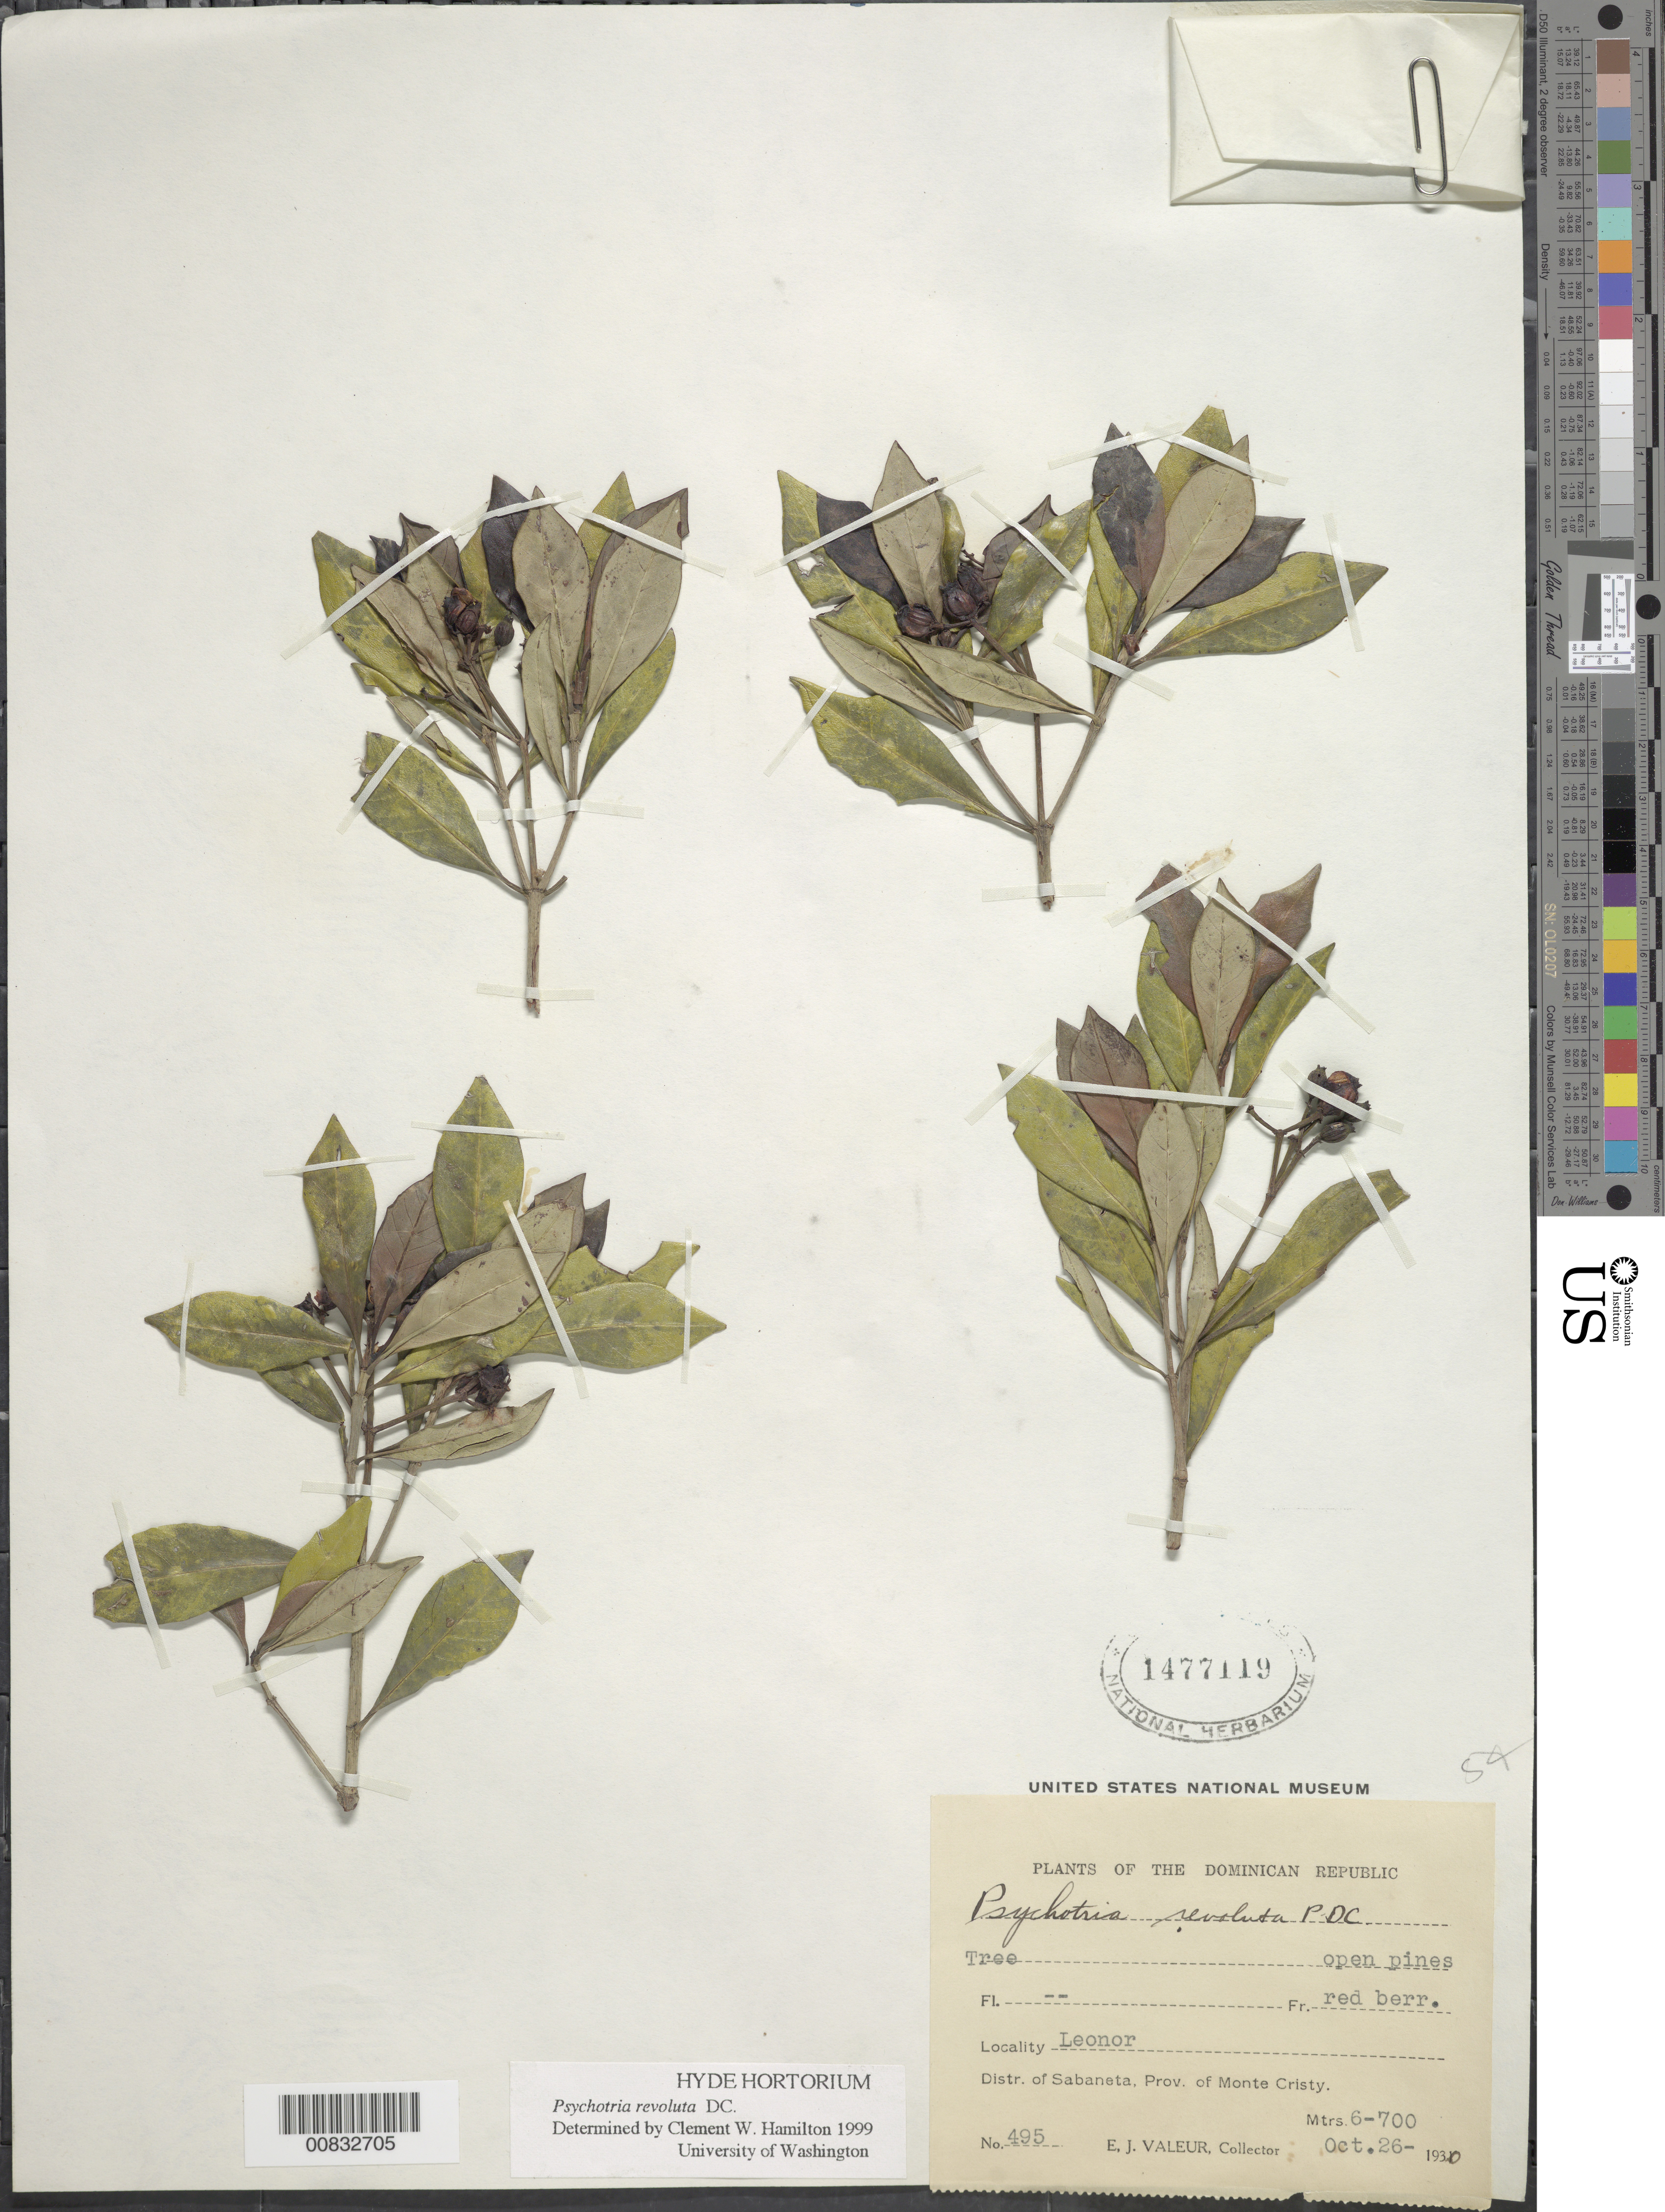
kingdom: Plantae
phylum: Tracheophyta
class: Magnoliopsida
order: Gentianales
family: Rubiaceae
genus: Psychotria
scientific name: Psychotria revoluta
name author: DC.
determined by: Hamilton, C. W.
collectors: E. Valeur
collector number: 495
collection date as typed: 26 Oct 1930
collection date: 1930-10-26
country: Dominican Republic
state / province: Monte Cristi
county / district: Sabaneta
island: Hispaniola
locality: Leonor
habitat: Open pines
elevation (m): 600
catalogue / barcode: US 1477119